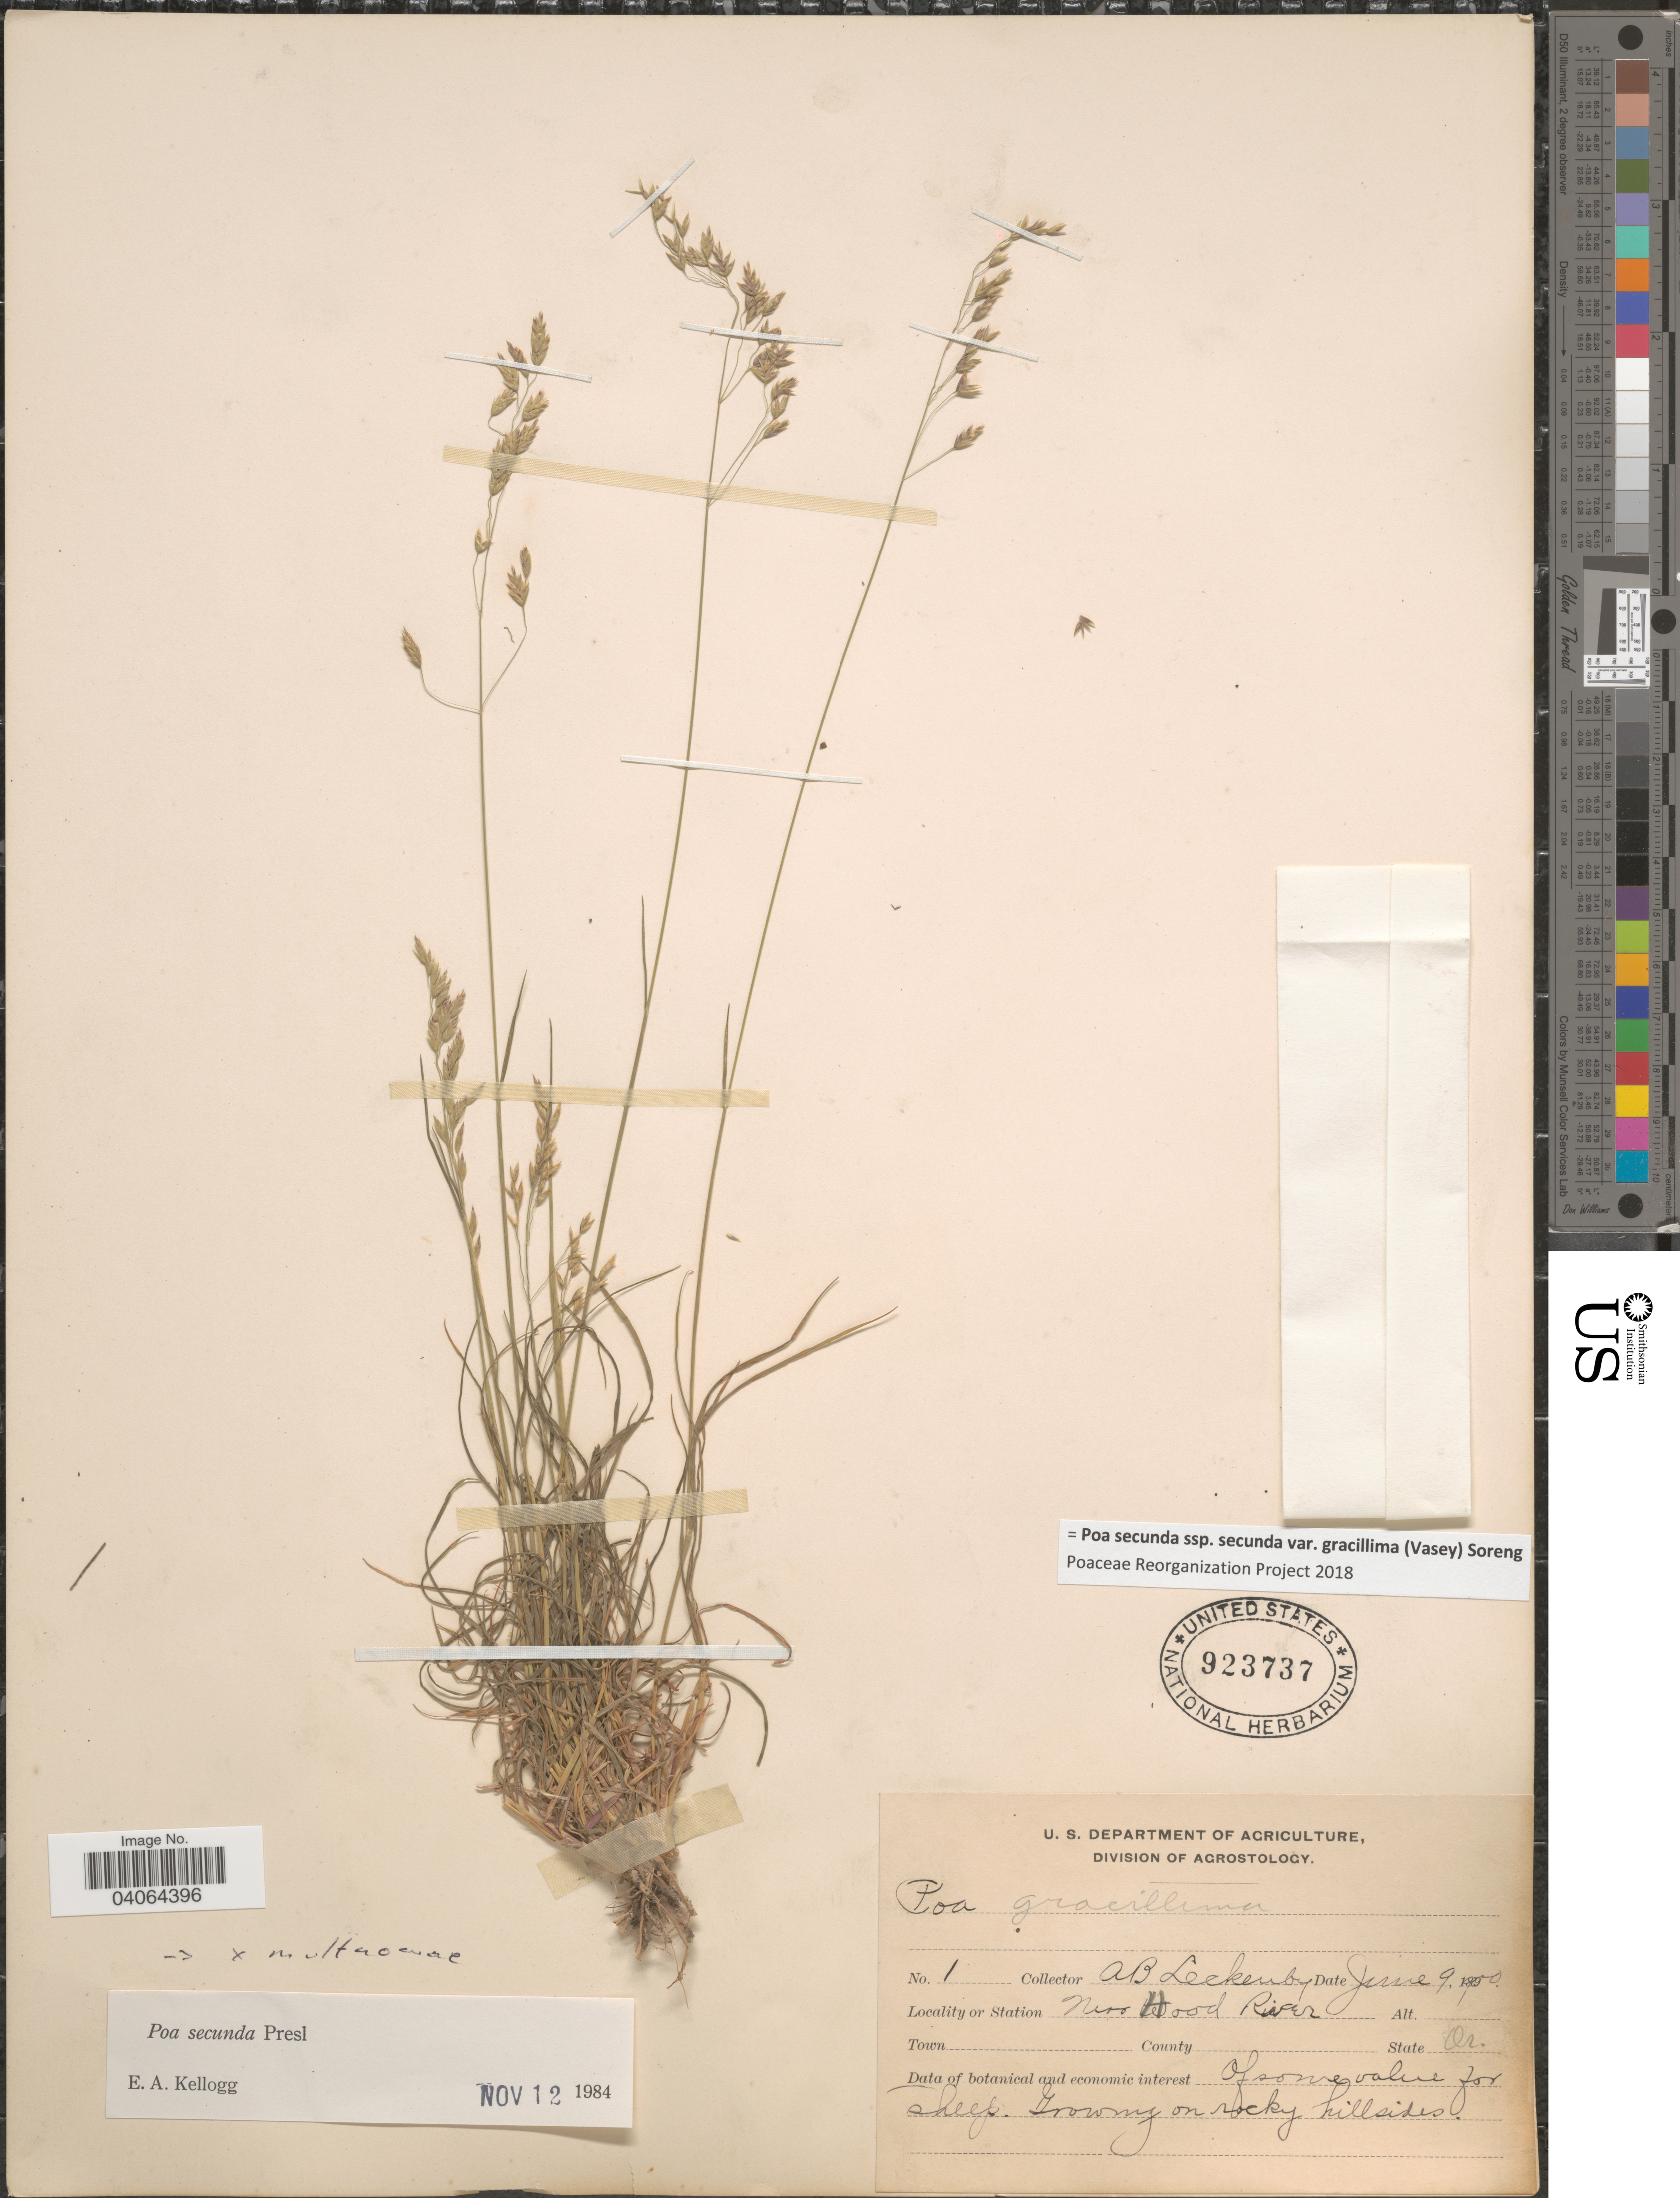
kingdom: Plantae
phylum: Tracheophyta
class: Liliopsida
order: Poales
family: Poaceae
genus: Poa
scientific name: Poa secunda subsp. secunda var. gracillima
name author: (Vasey) Soreng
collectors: A. Leckenby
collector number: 1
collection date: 1900-06-09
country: United States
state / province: Oregon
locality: Near Hood River.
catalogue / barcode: US 923737